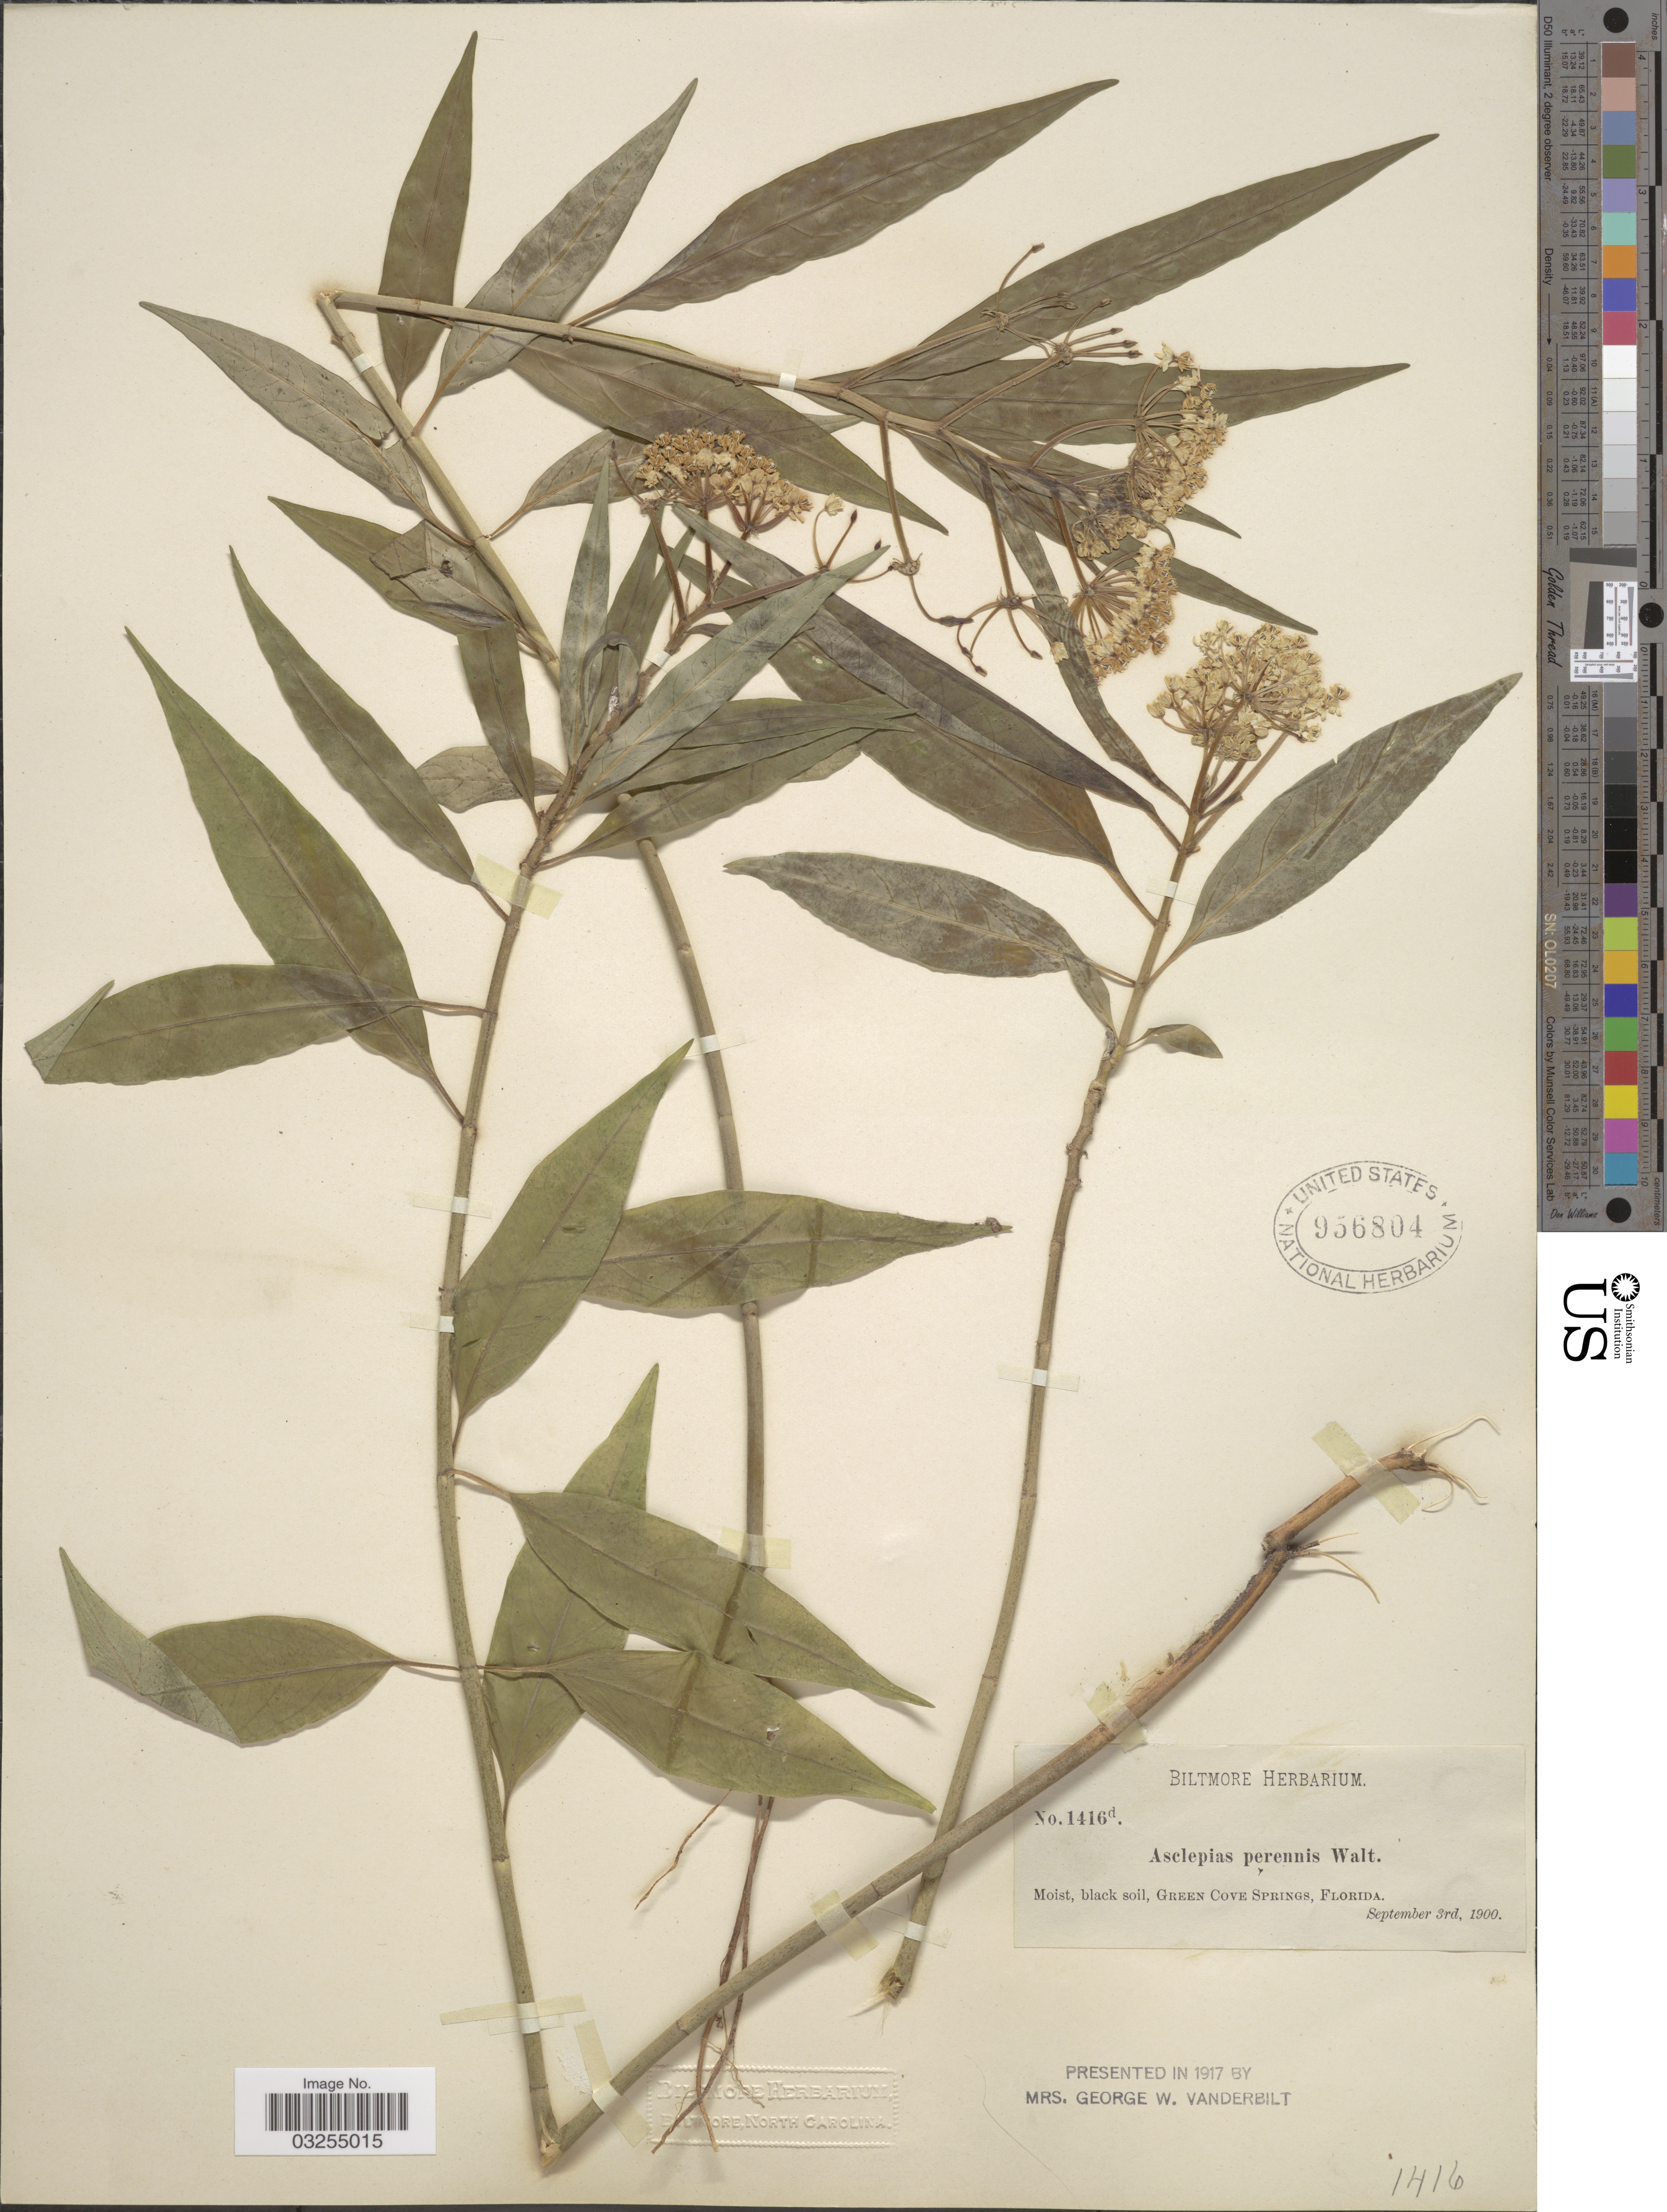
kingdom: Plantae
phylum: Tracheophyta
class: Magnoliopsida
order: Gentianales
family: Apocynaceae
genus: Asclepias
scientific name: Asclepias perennis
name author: Walter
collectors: ex herb. Biltmore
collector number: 1416d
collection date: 1900-09-03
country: United States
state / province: Florida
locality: Green Cove Springs.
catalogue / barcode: US 956804